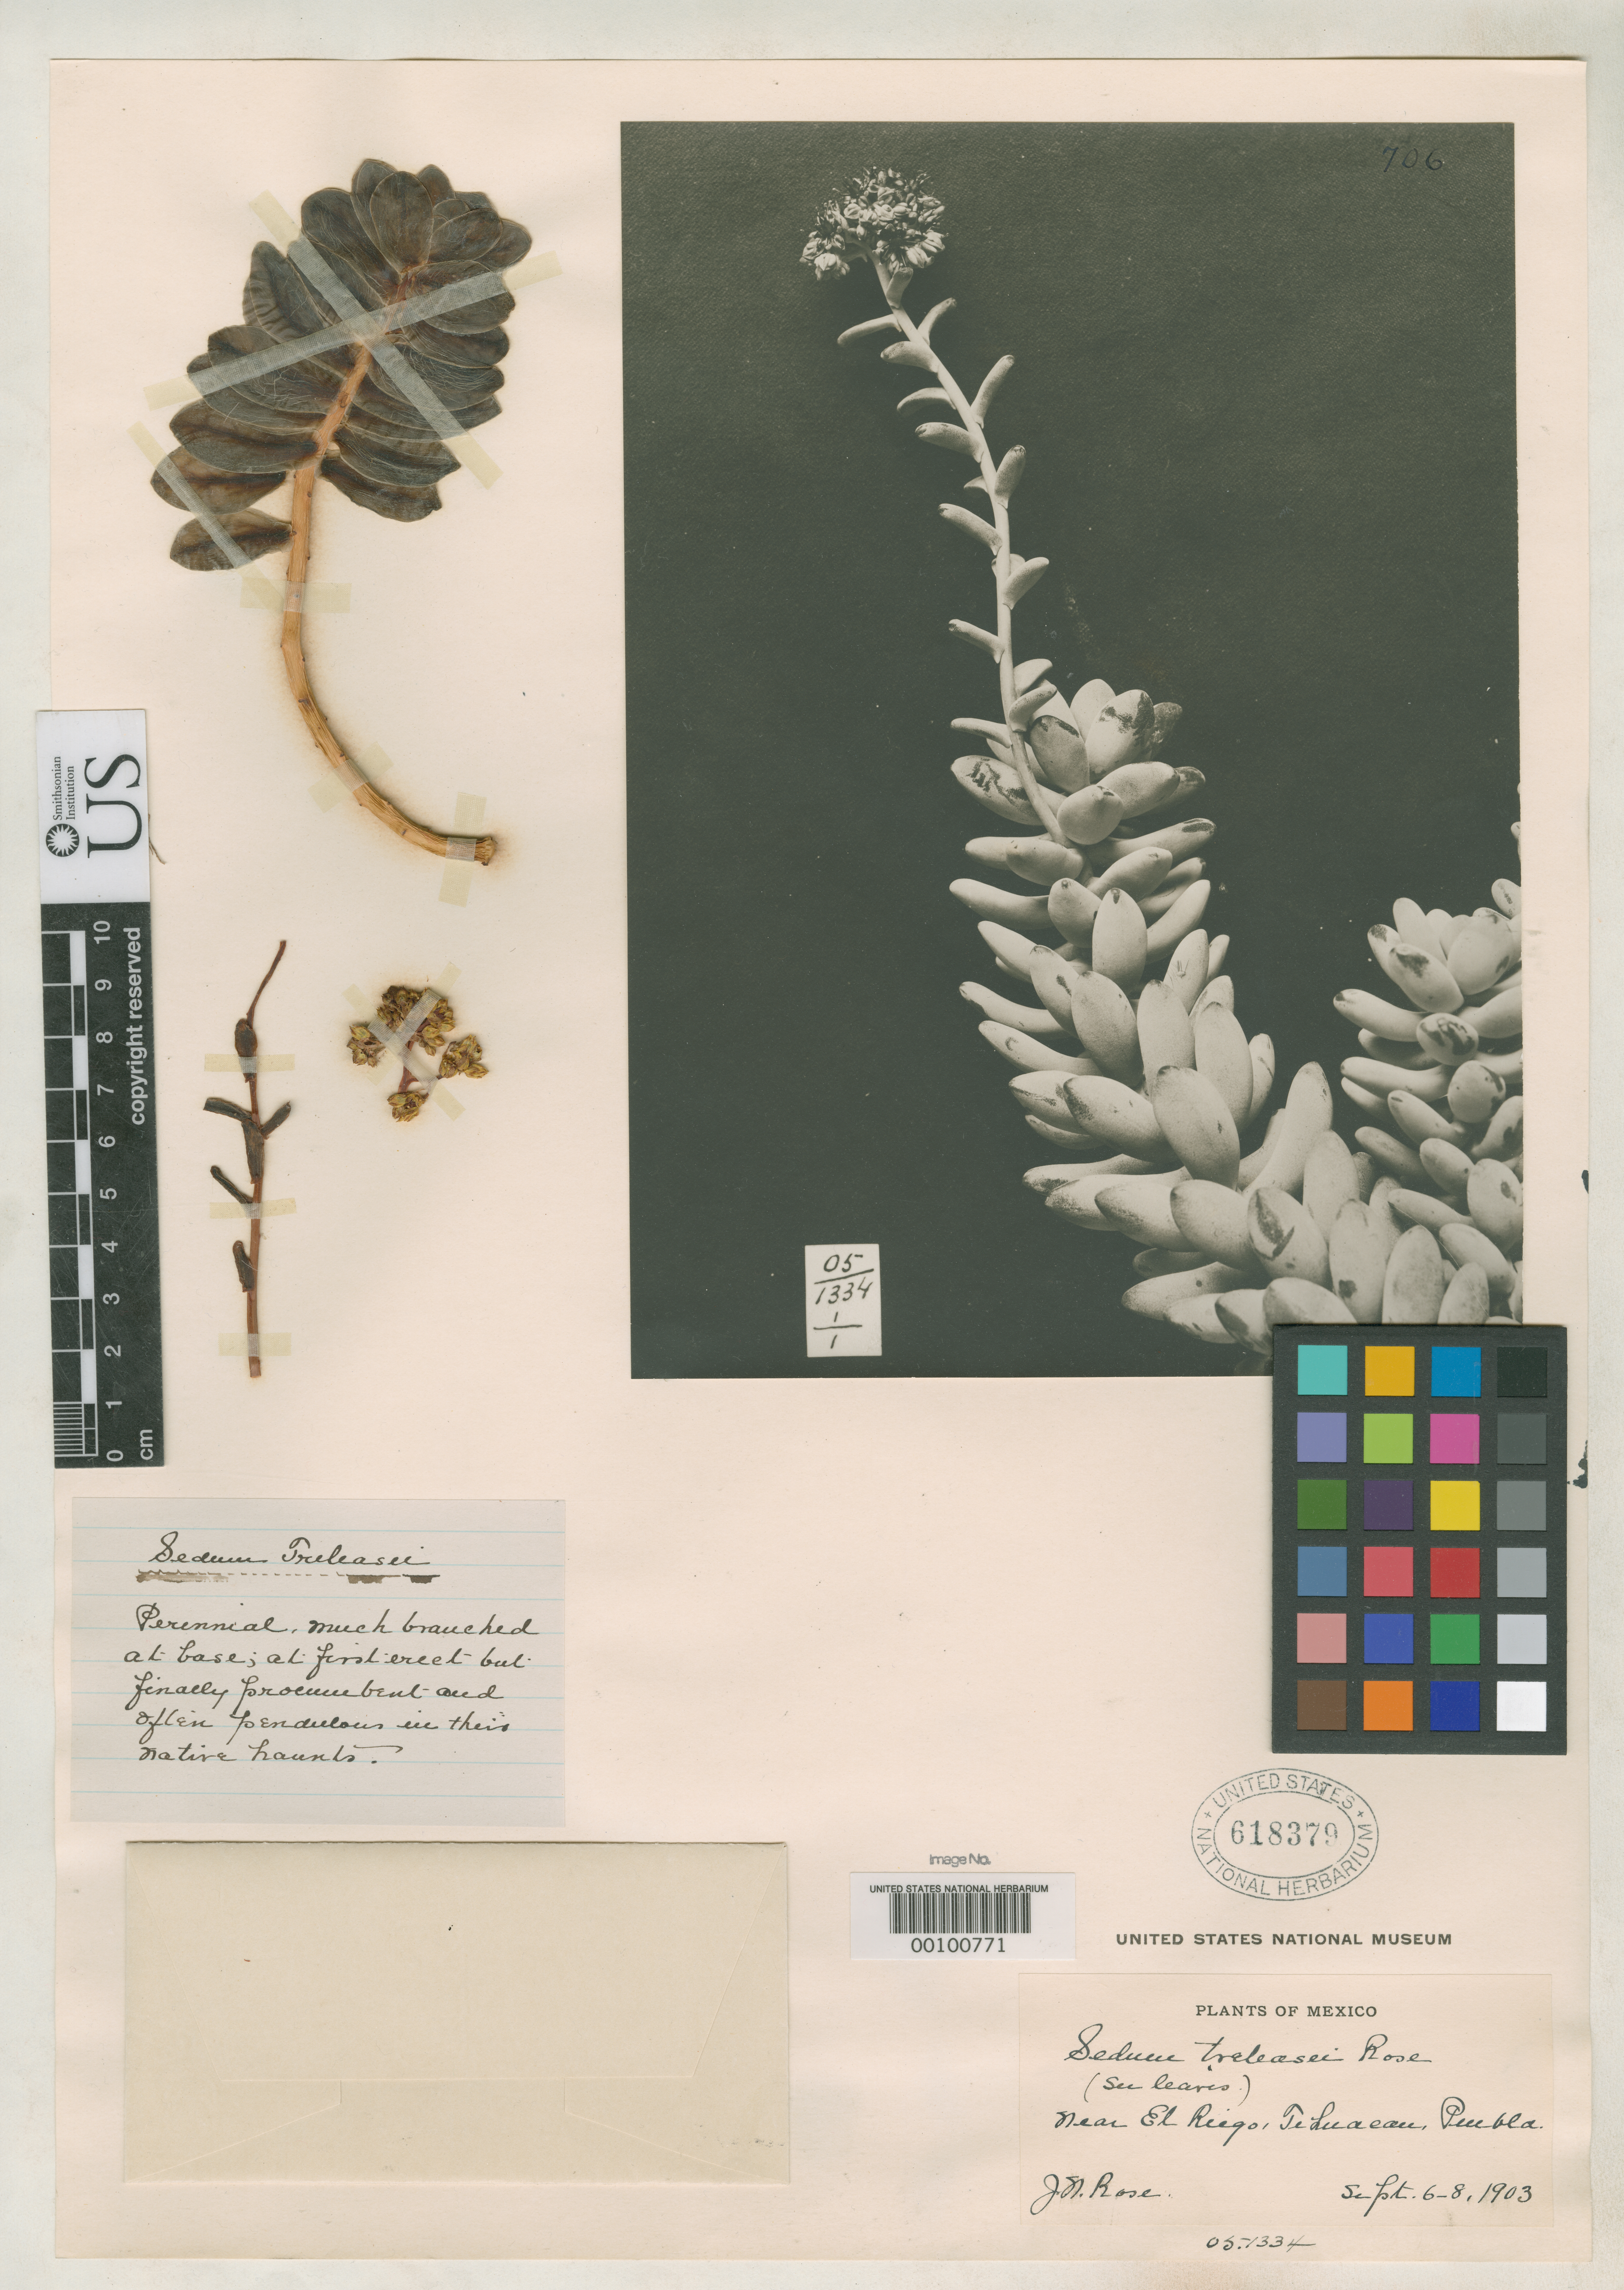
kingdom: Plantae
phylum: Tracheophyta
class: Magnoliopsida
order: Saxifragales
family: Crassulaceae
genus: Sedum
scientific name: Sedum treleasei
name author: Rose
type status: Holotype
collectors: J. N. Rose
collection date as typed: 1905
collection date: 1905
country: Mexico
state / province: Puebla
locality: Near Tehuacan.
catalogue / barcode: US 618379